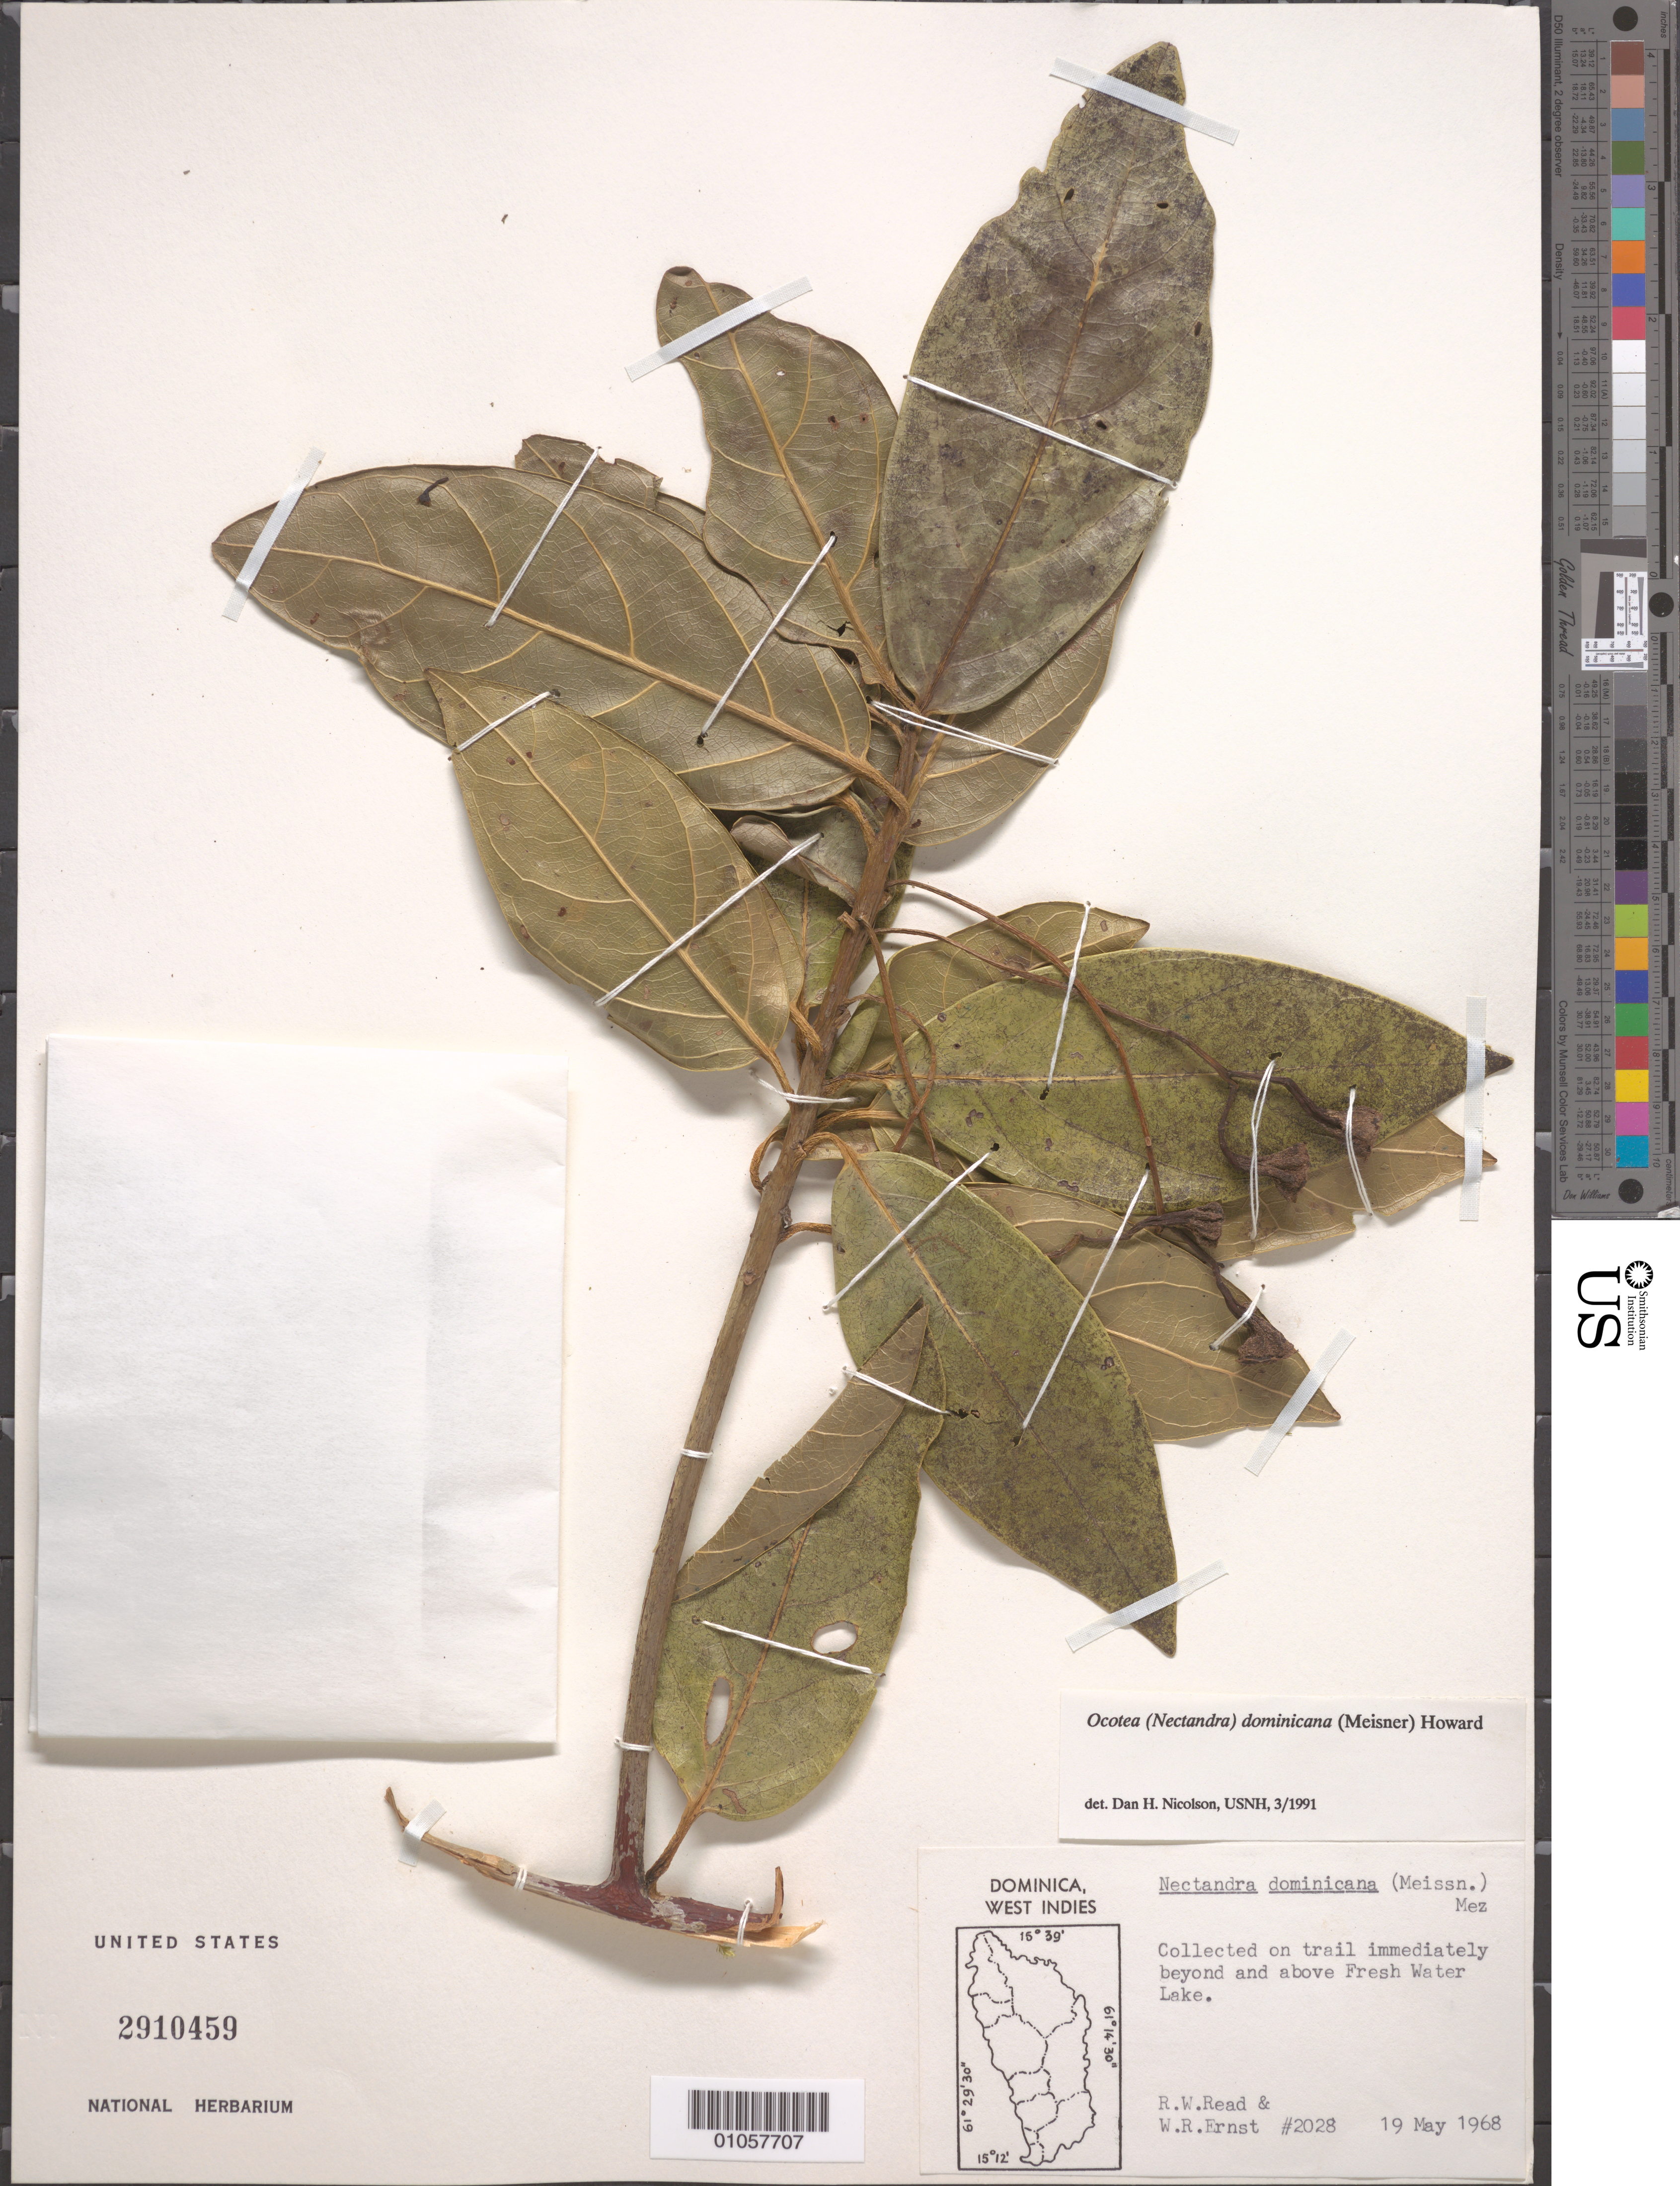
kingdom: Plantae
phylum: Tracheophyta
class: Magnoliopsida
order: Laurales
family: Lauraceae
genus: Ocotea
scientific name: Ocotea dominicana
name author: (Meisn.) R.A. Howard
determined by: Nicolson, Dan H.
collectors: R. W. Read & W. R. Ernst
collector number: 2028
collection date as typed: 19 May 1968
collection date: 1968-05-19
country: Dominica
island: Dominica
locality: Fresh Water Lake, immediately above and beyond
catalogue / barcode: US 2910459